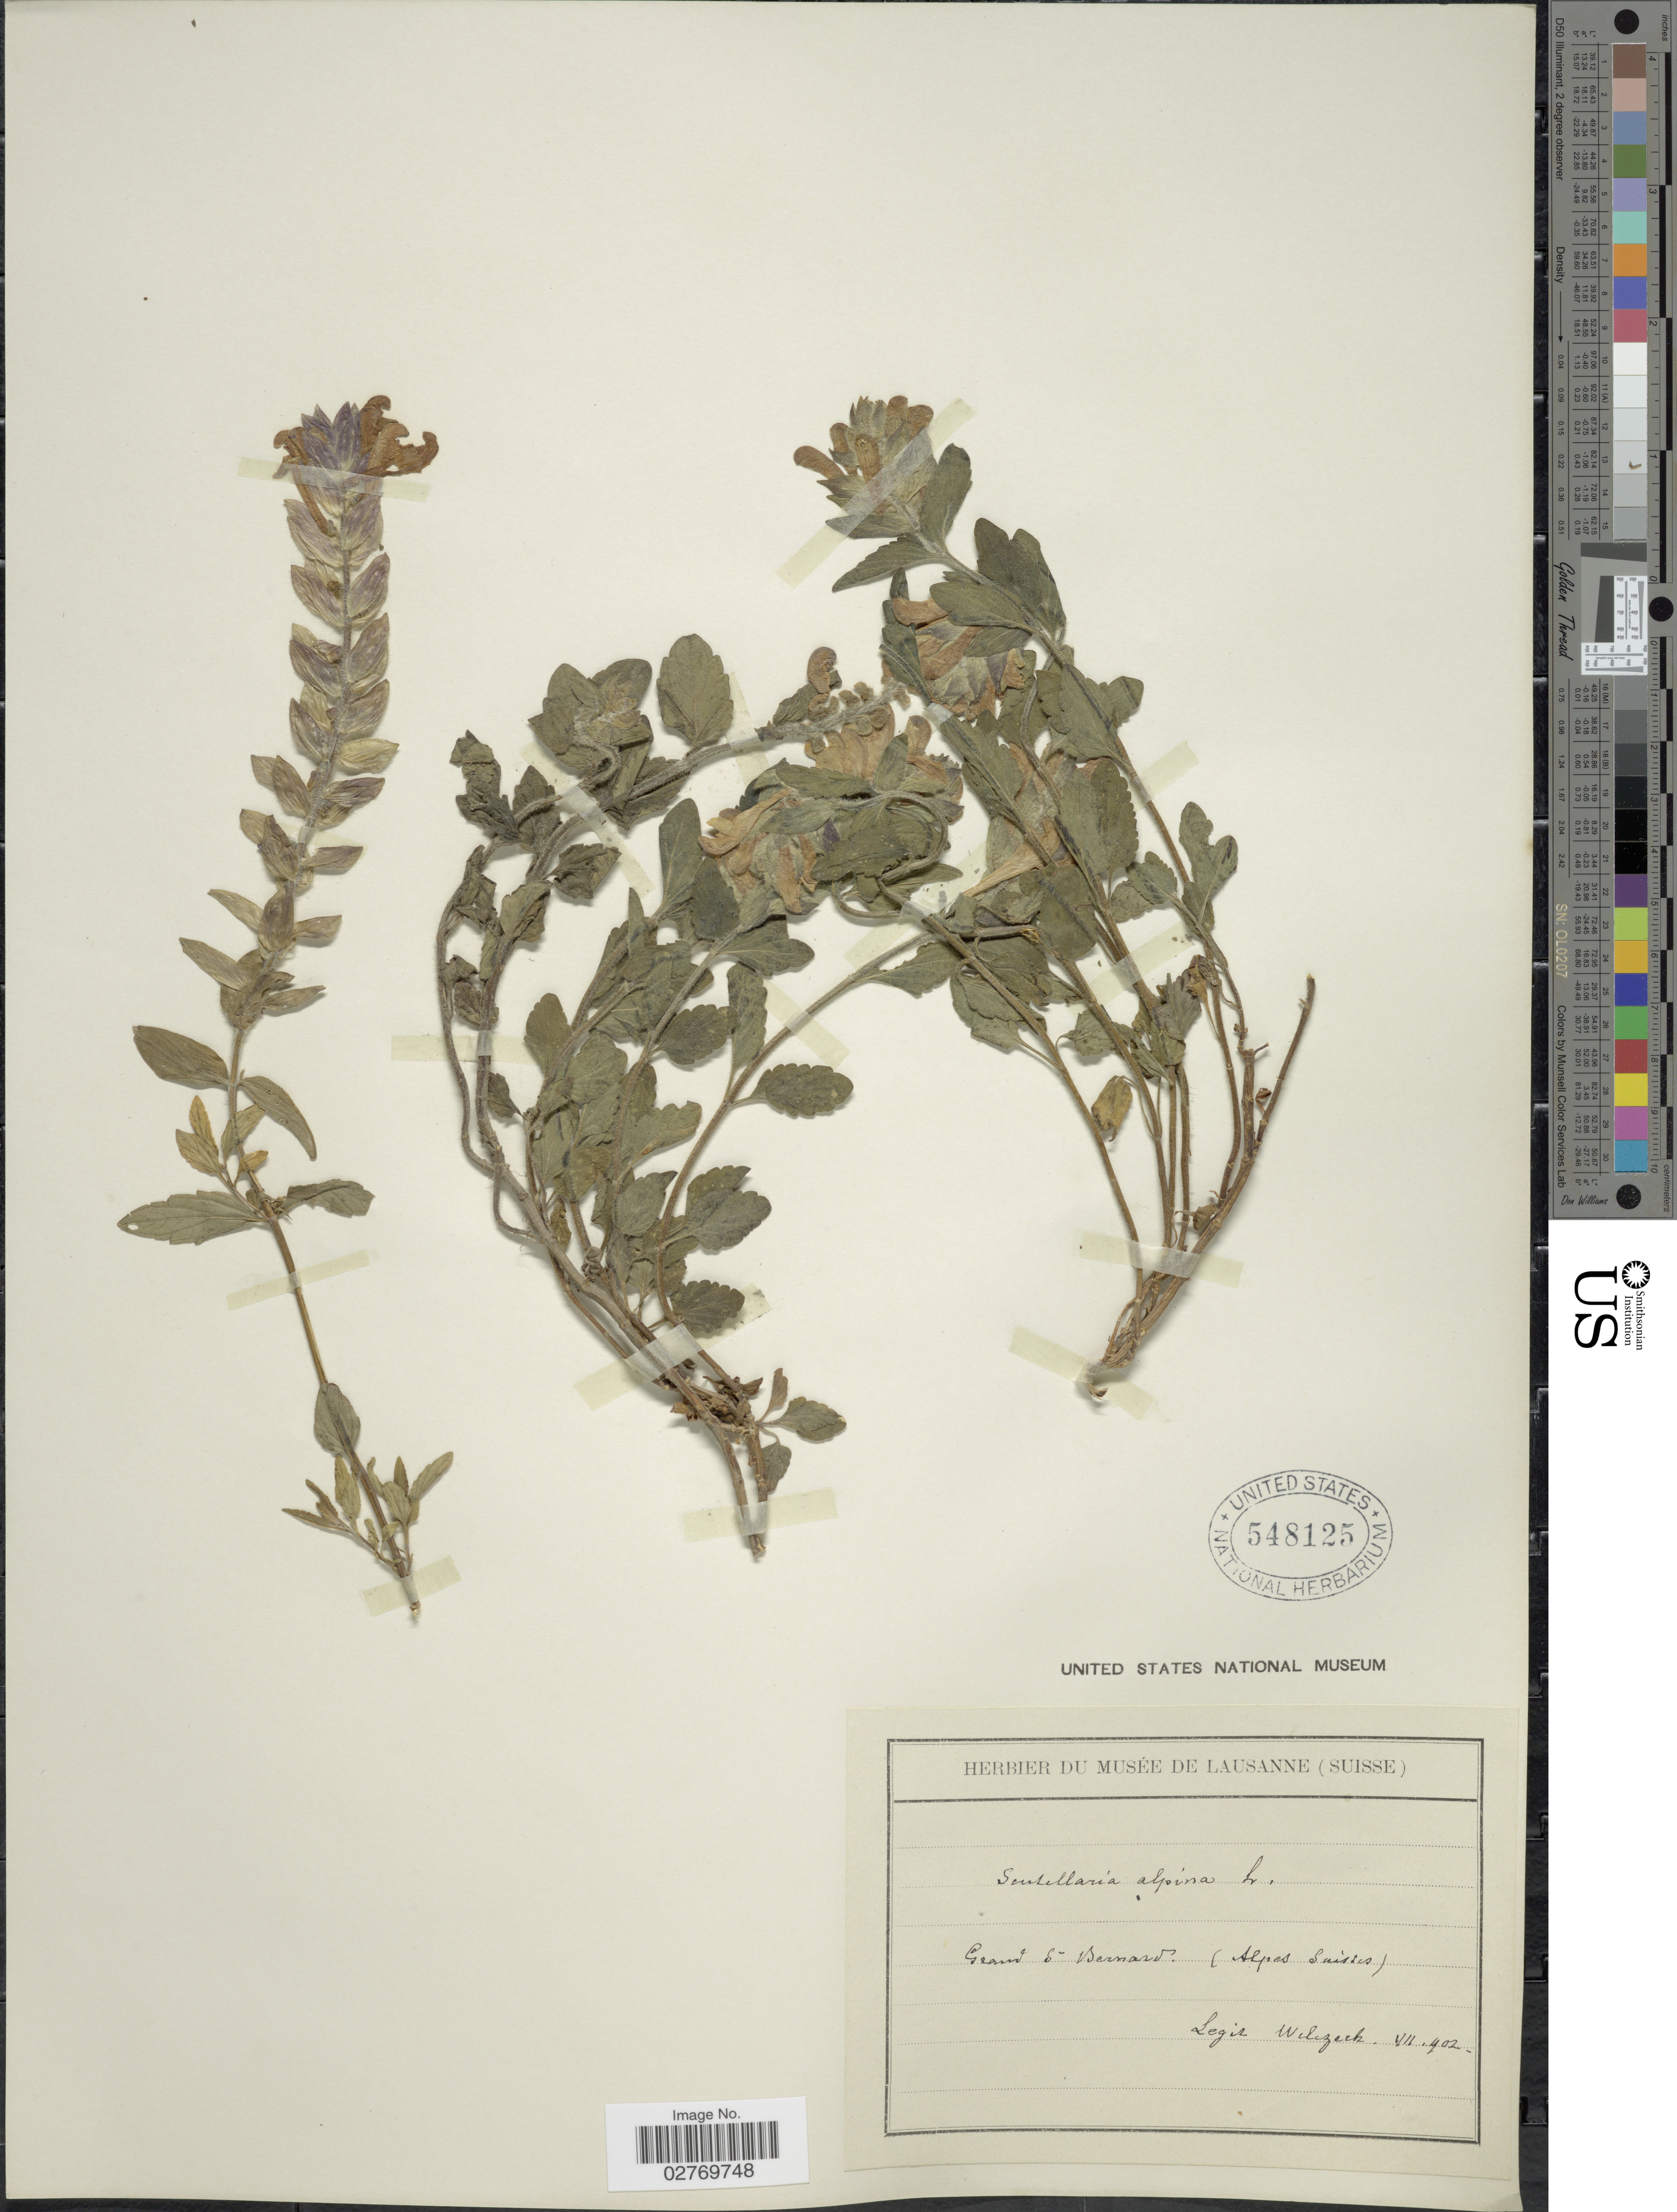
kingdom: Plantae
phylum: Tracheophyta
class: Magnoliopsida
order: Lamiales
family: Lamiaceae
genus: Scutellaria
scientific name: Scutellaria alpina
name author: L.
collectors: Wilczek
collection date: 1902-07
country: Switzerland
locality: Geand S-Bernard (Alpes Suisses).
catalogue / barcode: US 548125